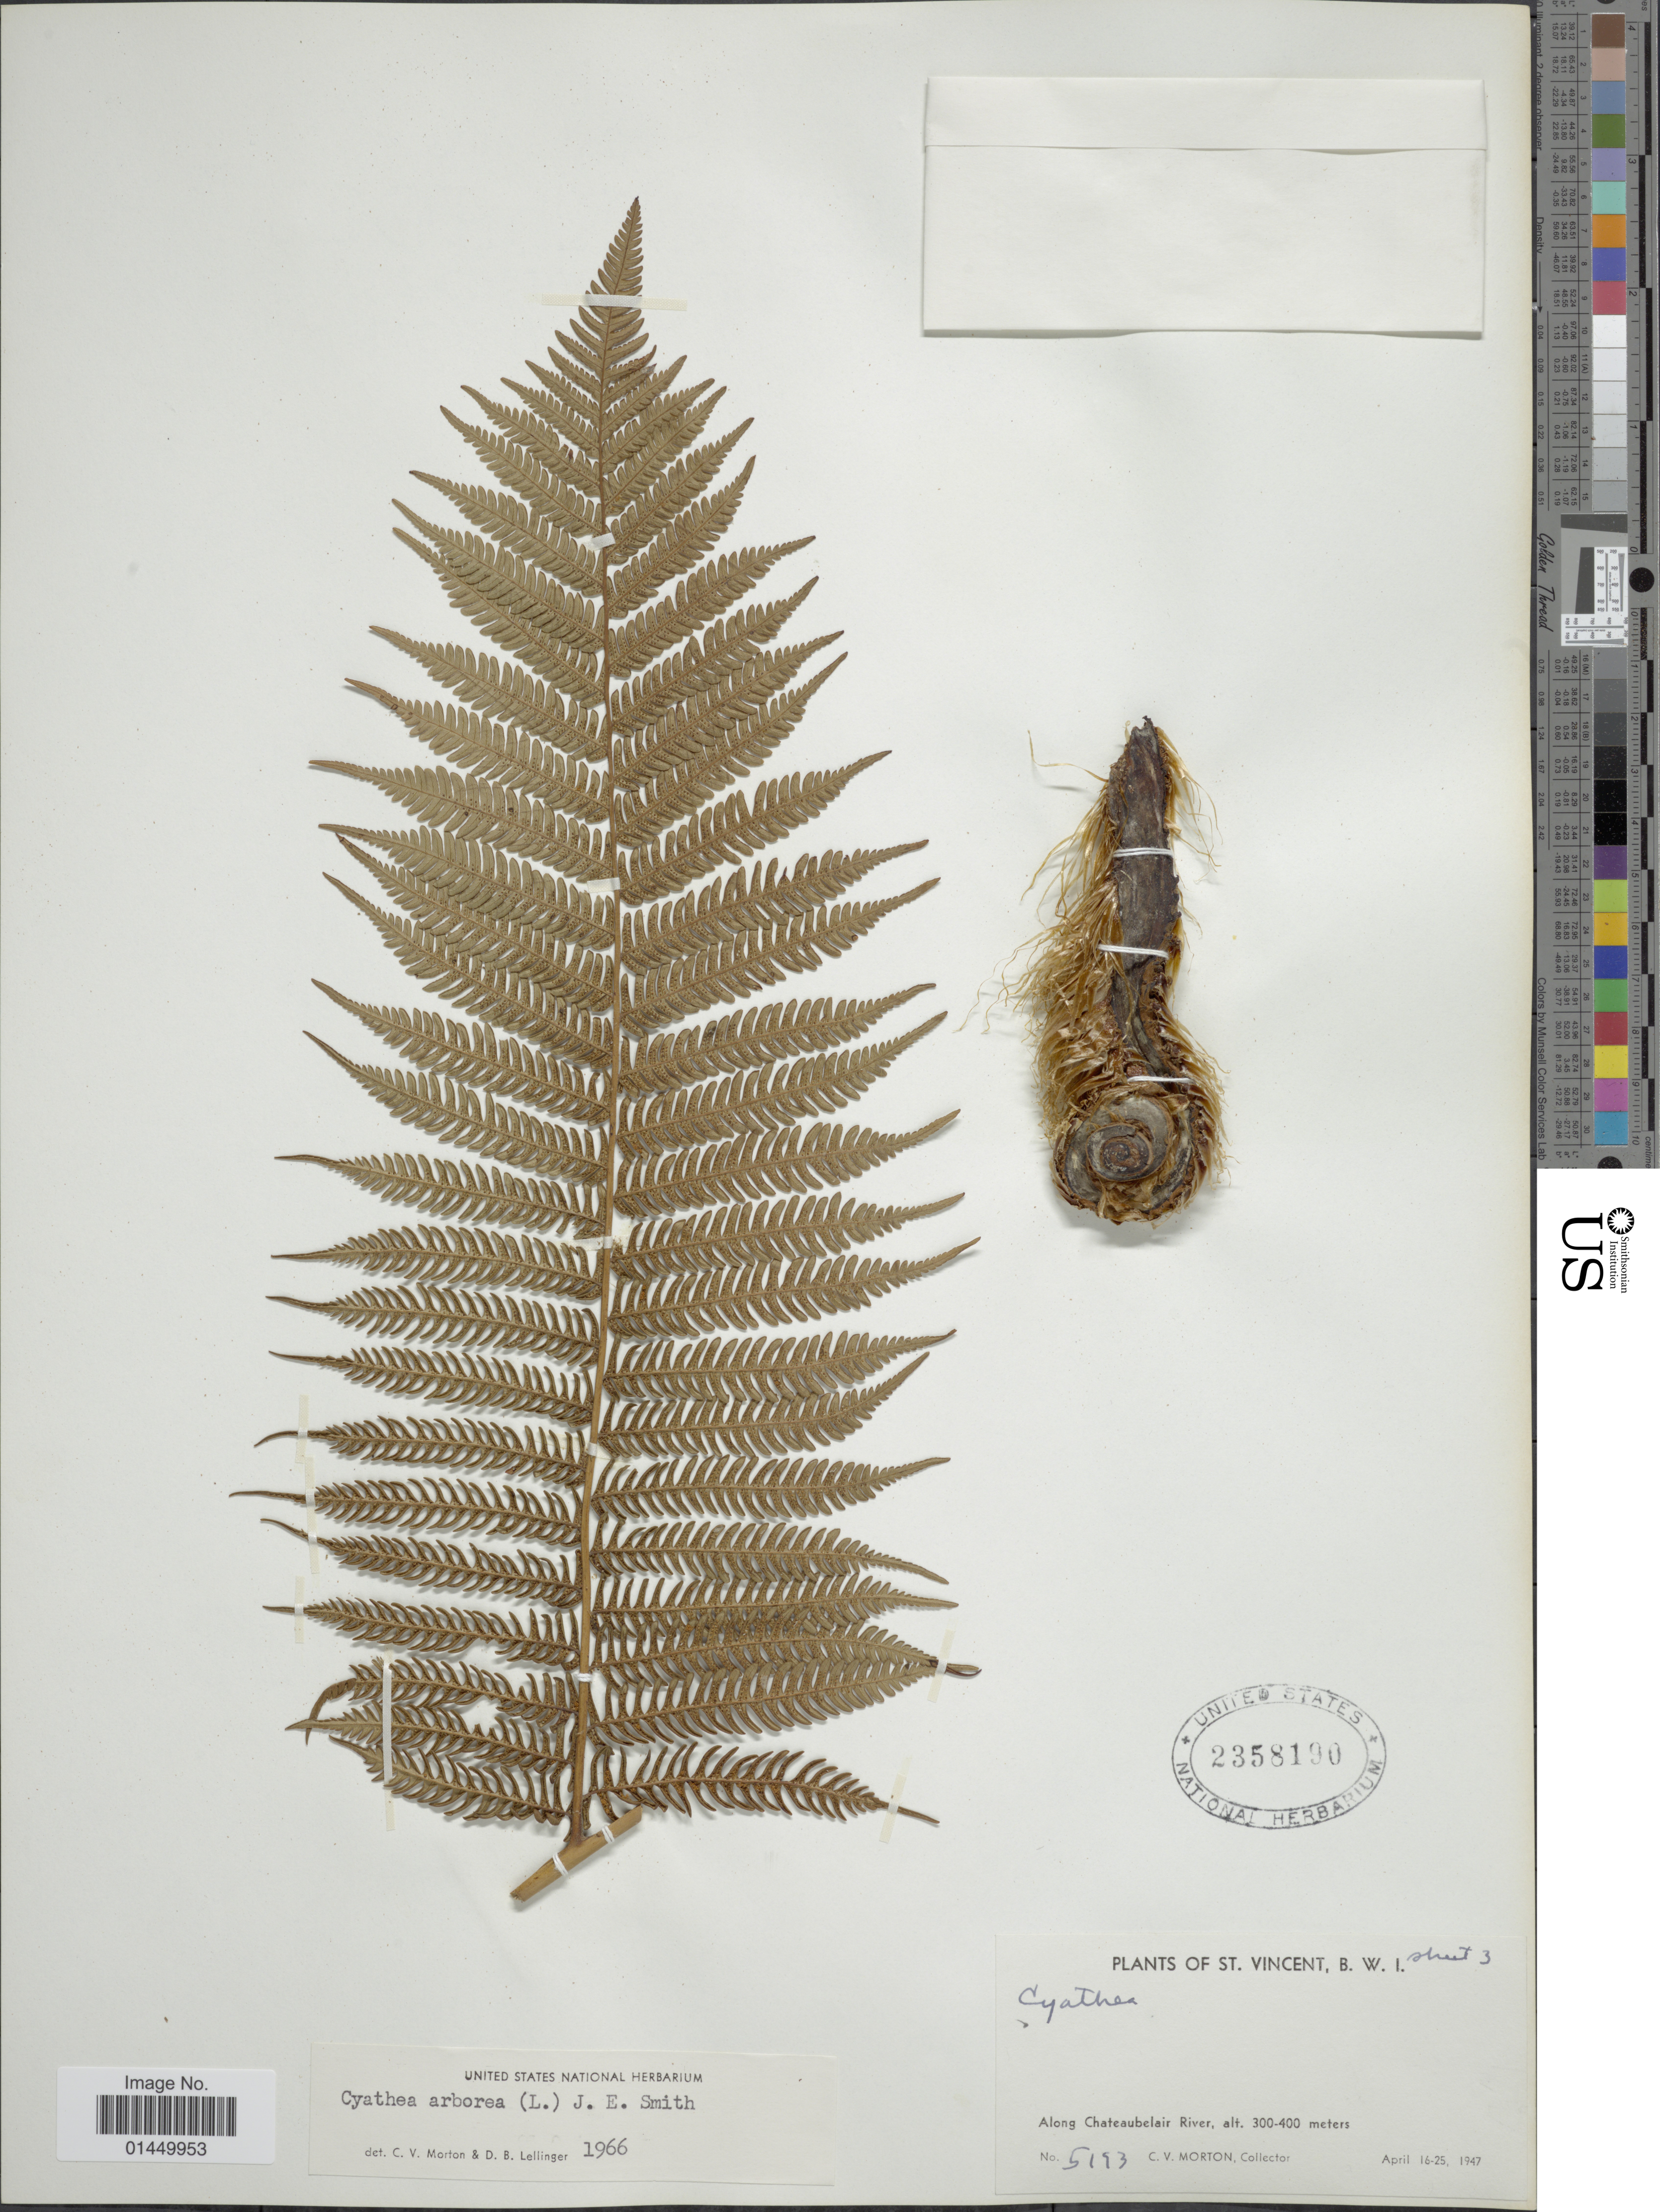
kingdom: Plantae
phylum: Tracheophyta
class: Polypodiopsida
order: Cyatheales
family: Cyatheaceae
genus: Cyathea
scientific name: Cyathea arborea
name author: (L.) Sm.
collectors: C. V. Morton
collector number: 5193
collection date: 1947-04-16/1947-04-25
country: St. Vincent - Grenadines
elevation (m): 300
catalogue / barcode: US 2358190